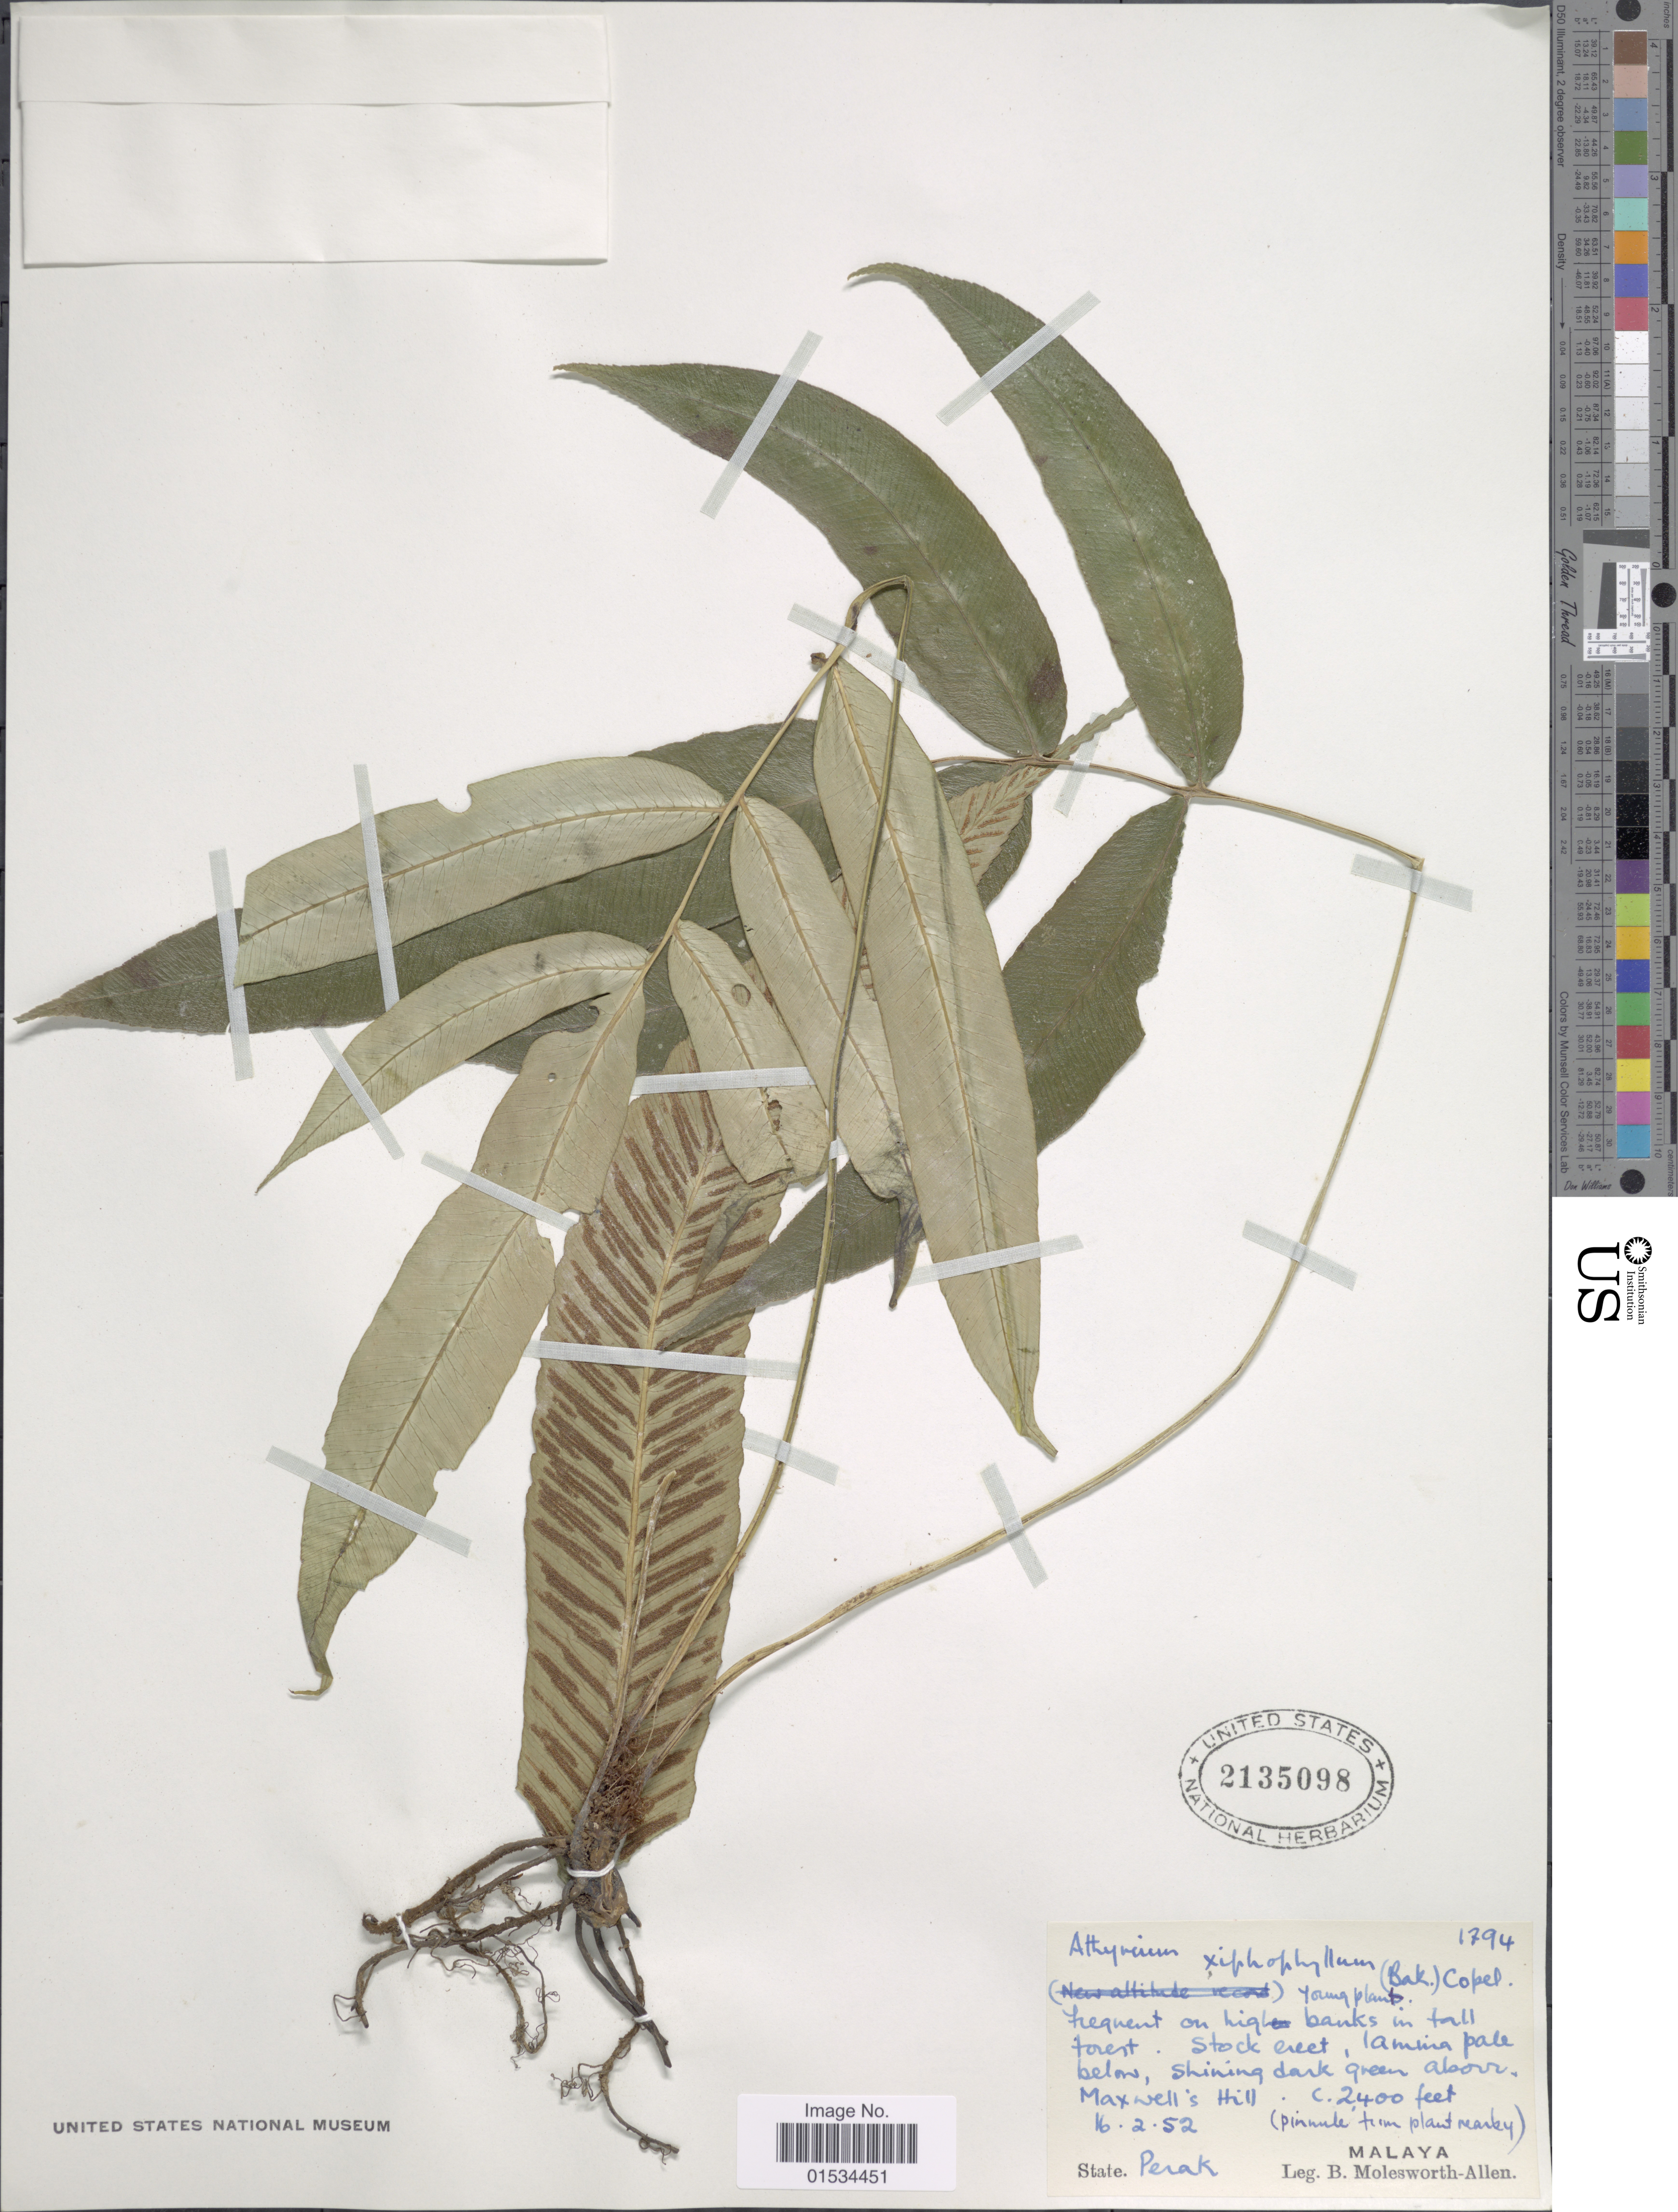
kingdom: Plantae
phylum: Tracheophyta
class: Polypodiopsida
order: Polypodiales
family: Athyriaceae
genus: Diplazium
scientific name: Diplazium xiphophyllum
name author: (Baker) C. Chr.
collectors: B. E. G. Molesworth-Allen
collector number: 1794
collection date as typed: Transcribed d/m/y: 16/2/52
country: Malaysia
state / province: Perak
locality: Maxwell's Hill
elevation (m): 732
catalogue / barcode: US 2135098